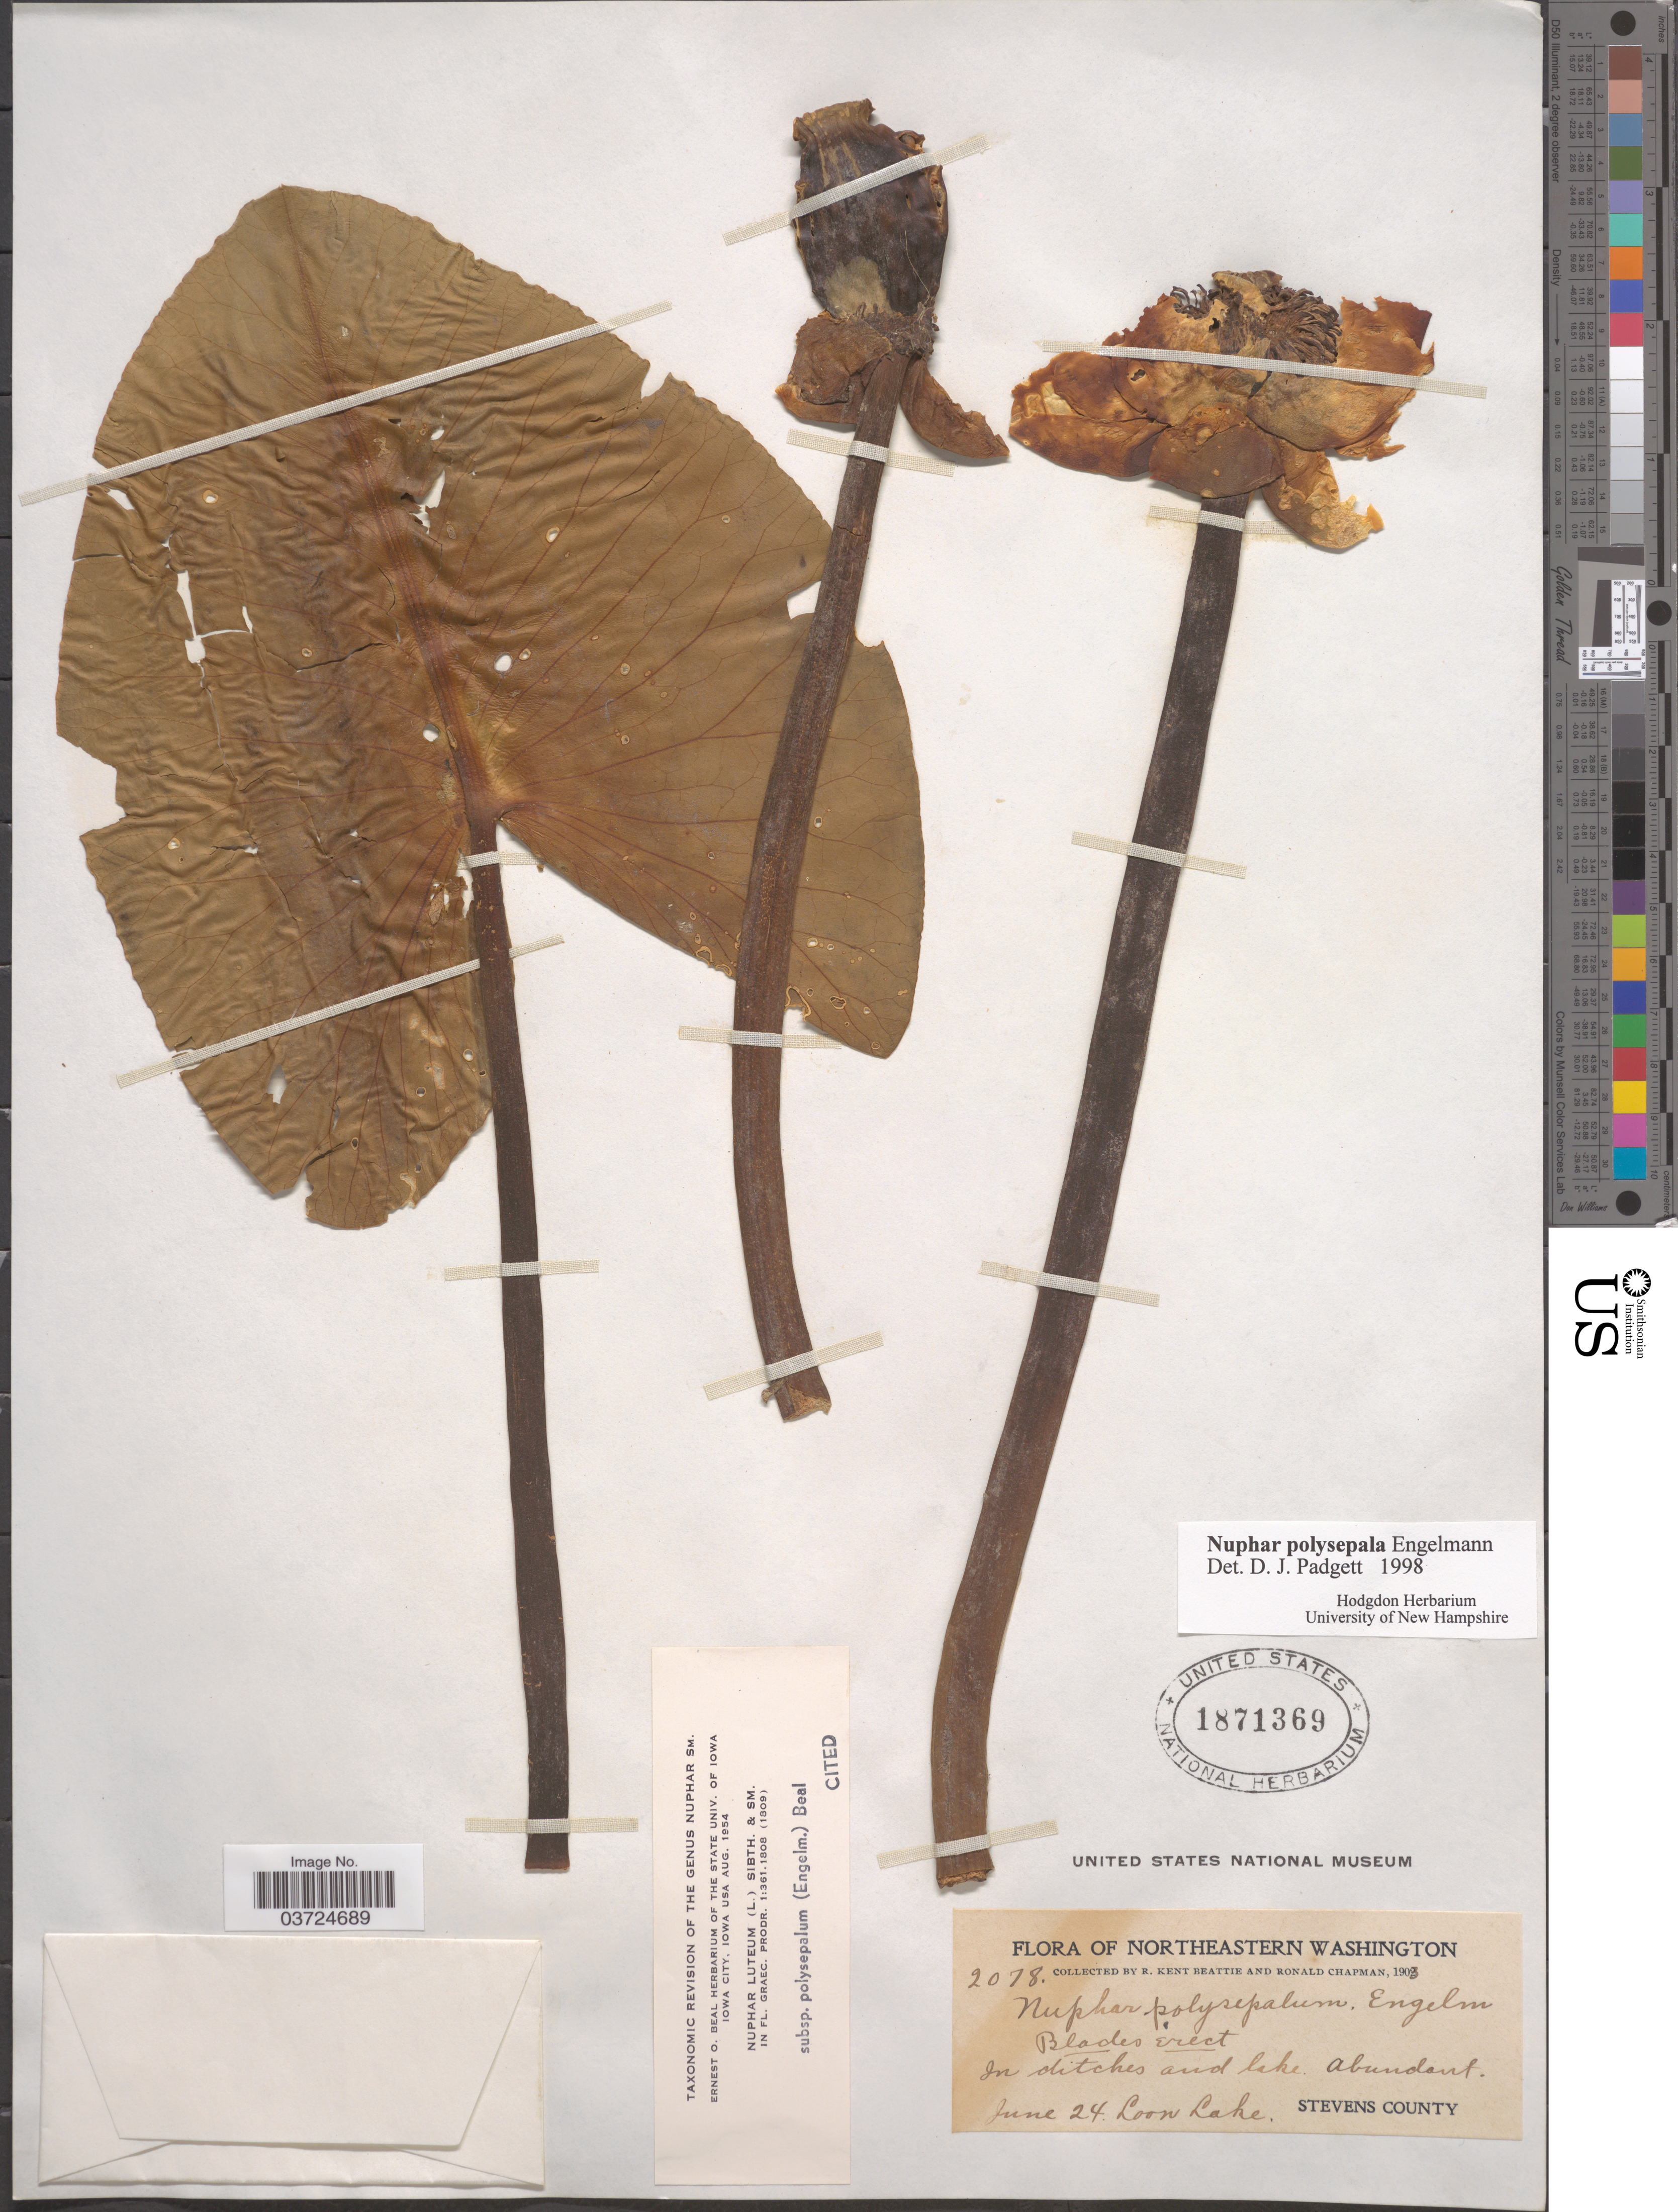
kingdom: Plantae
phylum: Tracheophyta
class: Magnoliopsida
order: Nymphaeales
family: Nymphaeaceae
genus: Nuphar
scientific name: Nuphar polysepala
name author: Englem.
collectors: R. K. Beattie & R. Chapman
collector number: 2078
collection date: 1903-06-24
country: United States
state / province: Washington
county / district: Stevens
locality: Northeastern Washington. In ditches and lake. Stevens County. Loon Lake.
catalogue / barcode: US 1871369